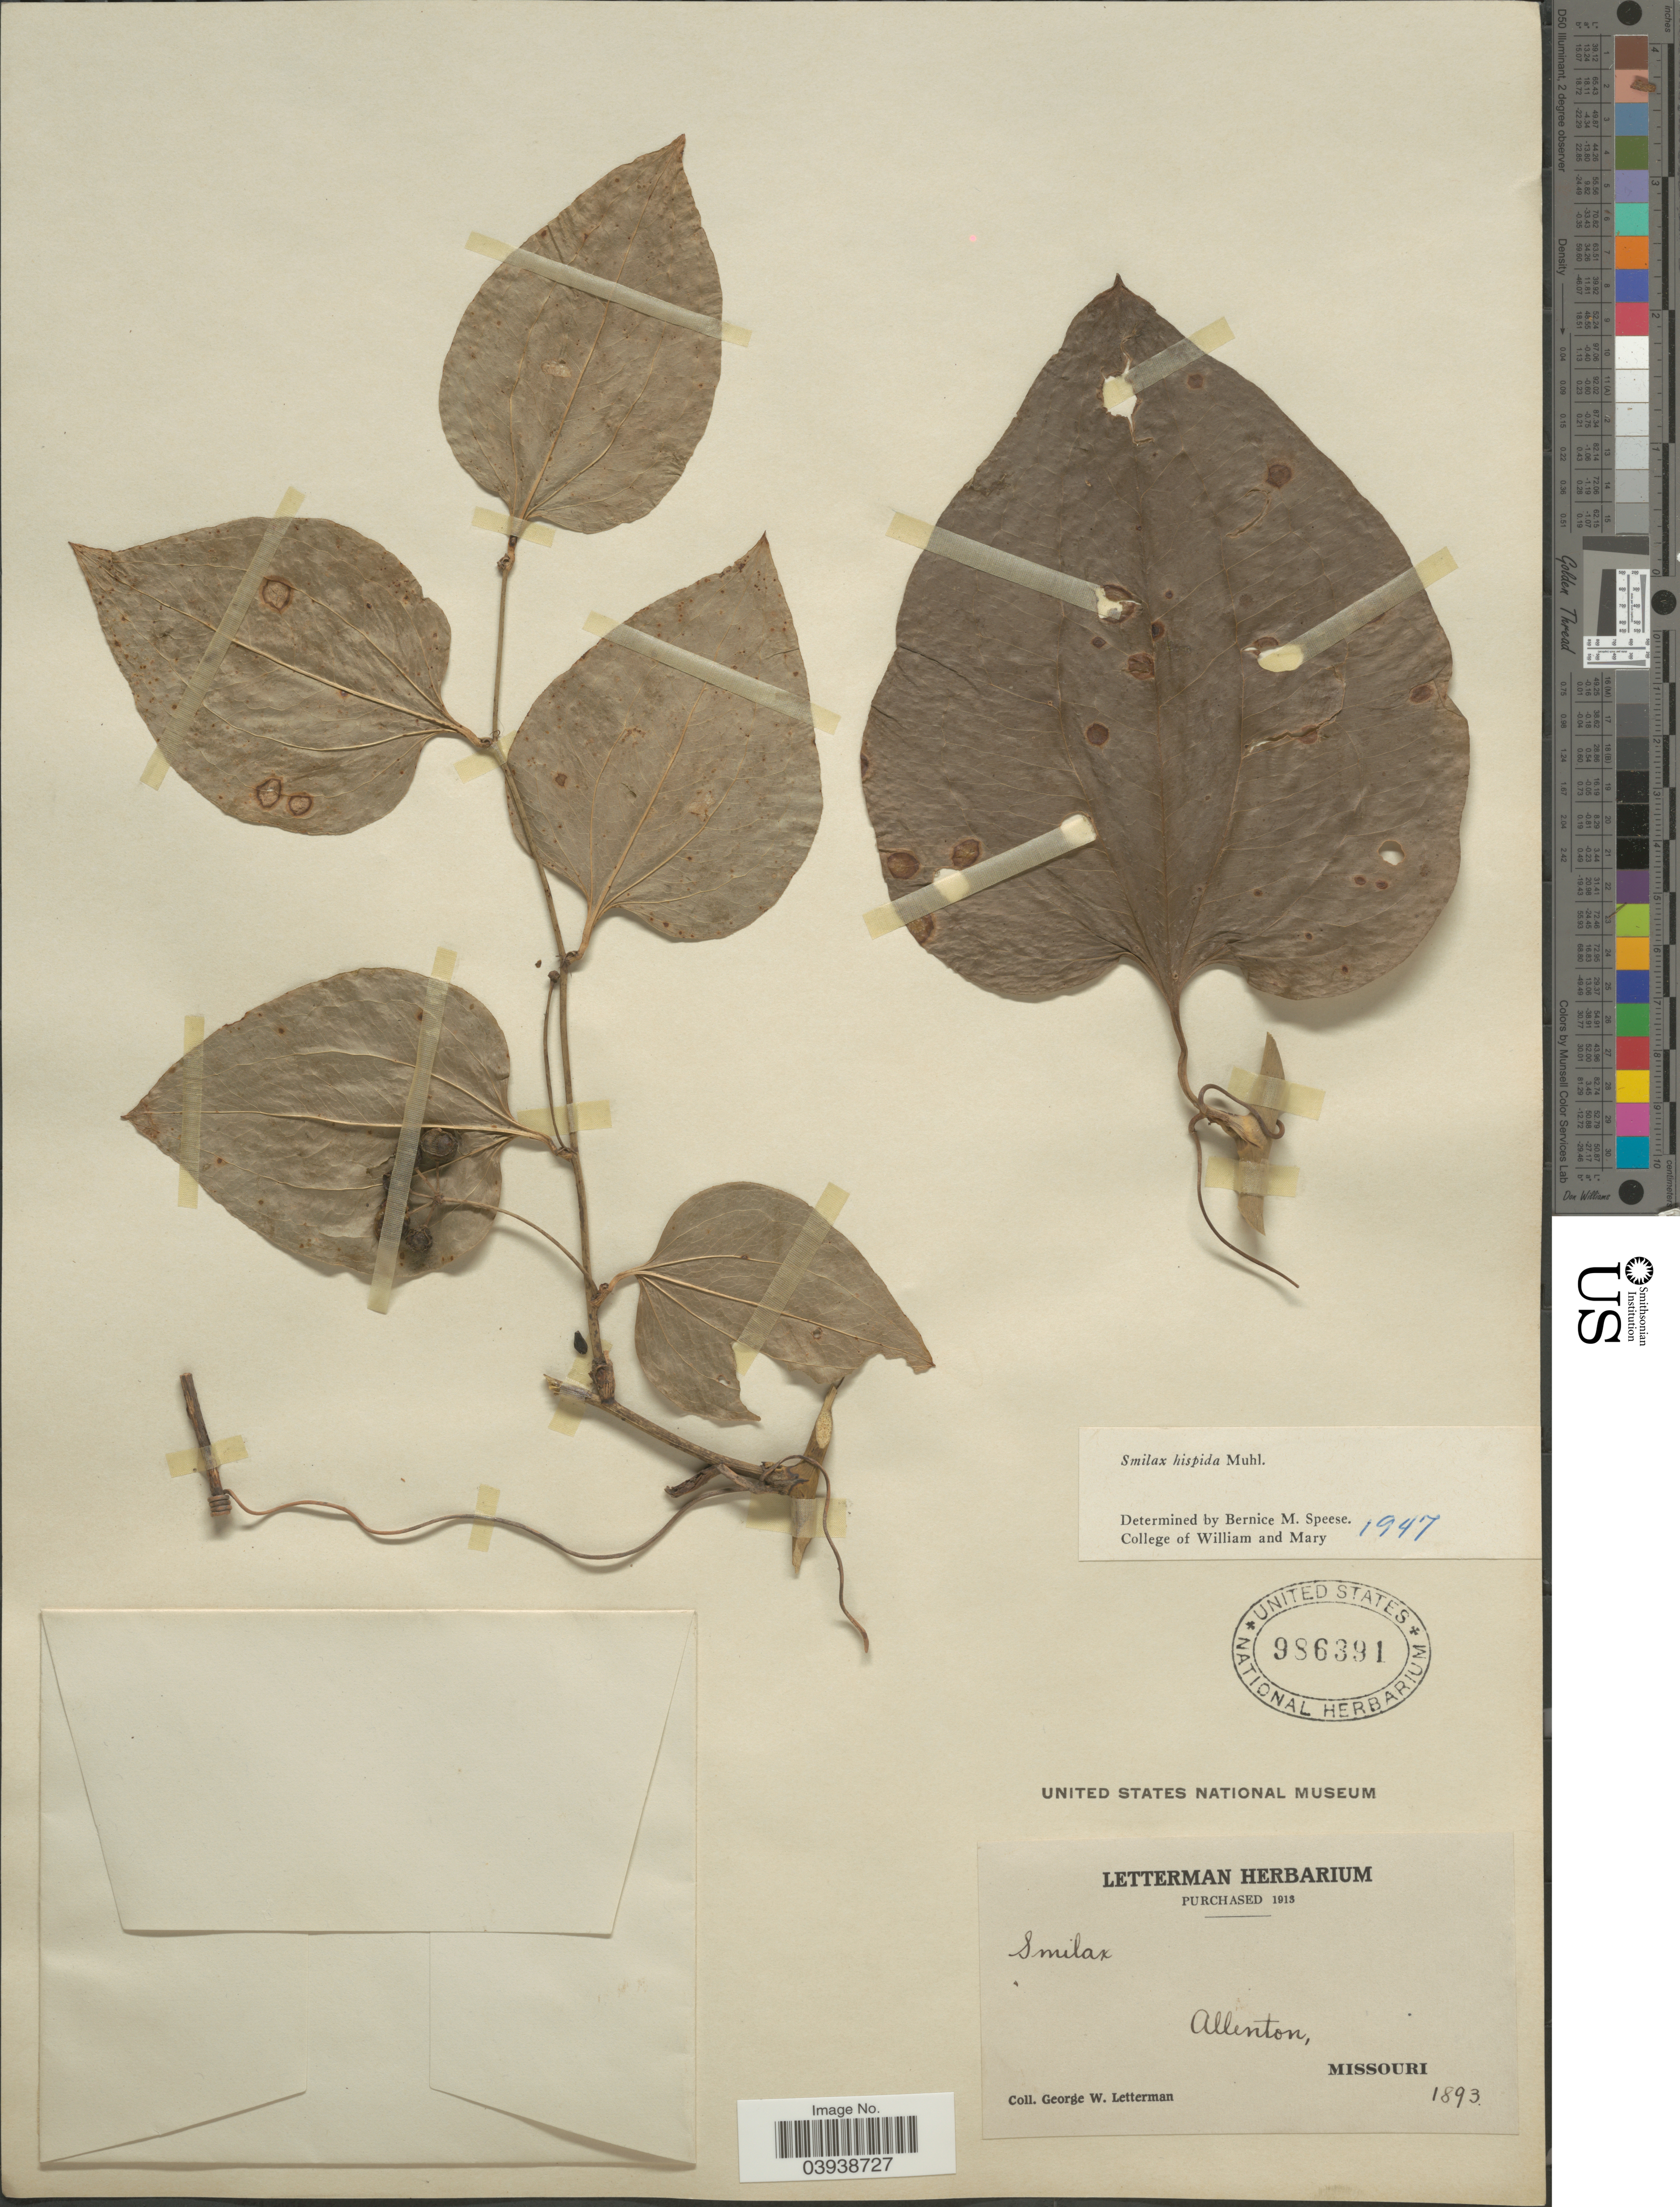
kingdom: Plantae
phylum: Tracheophyta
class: Liliopsida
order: Liliales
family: Smilacaceae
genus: Smilax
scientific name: Smilax hispida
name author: Raf.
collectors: G. W. Letterman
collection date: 1893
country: United States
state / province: Missouri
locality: Allenton.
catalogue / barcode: US 986391